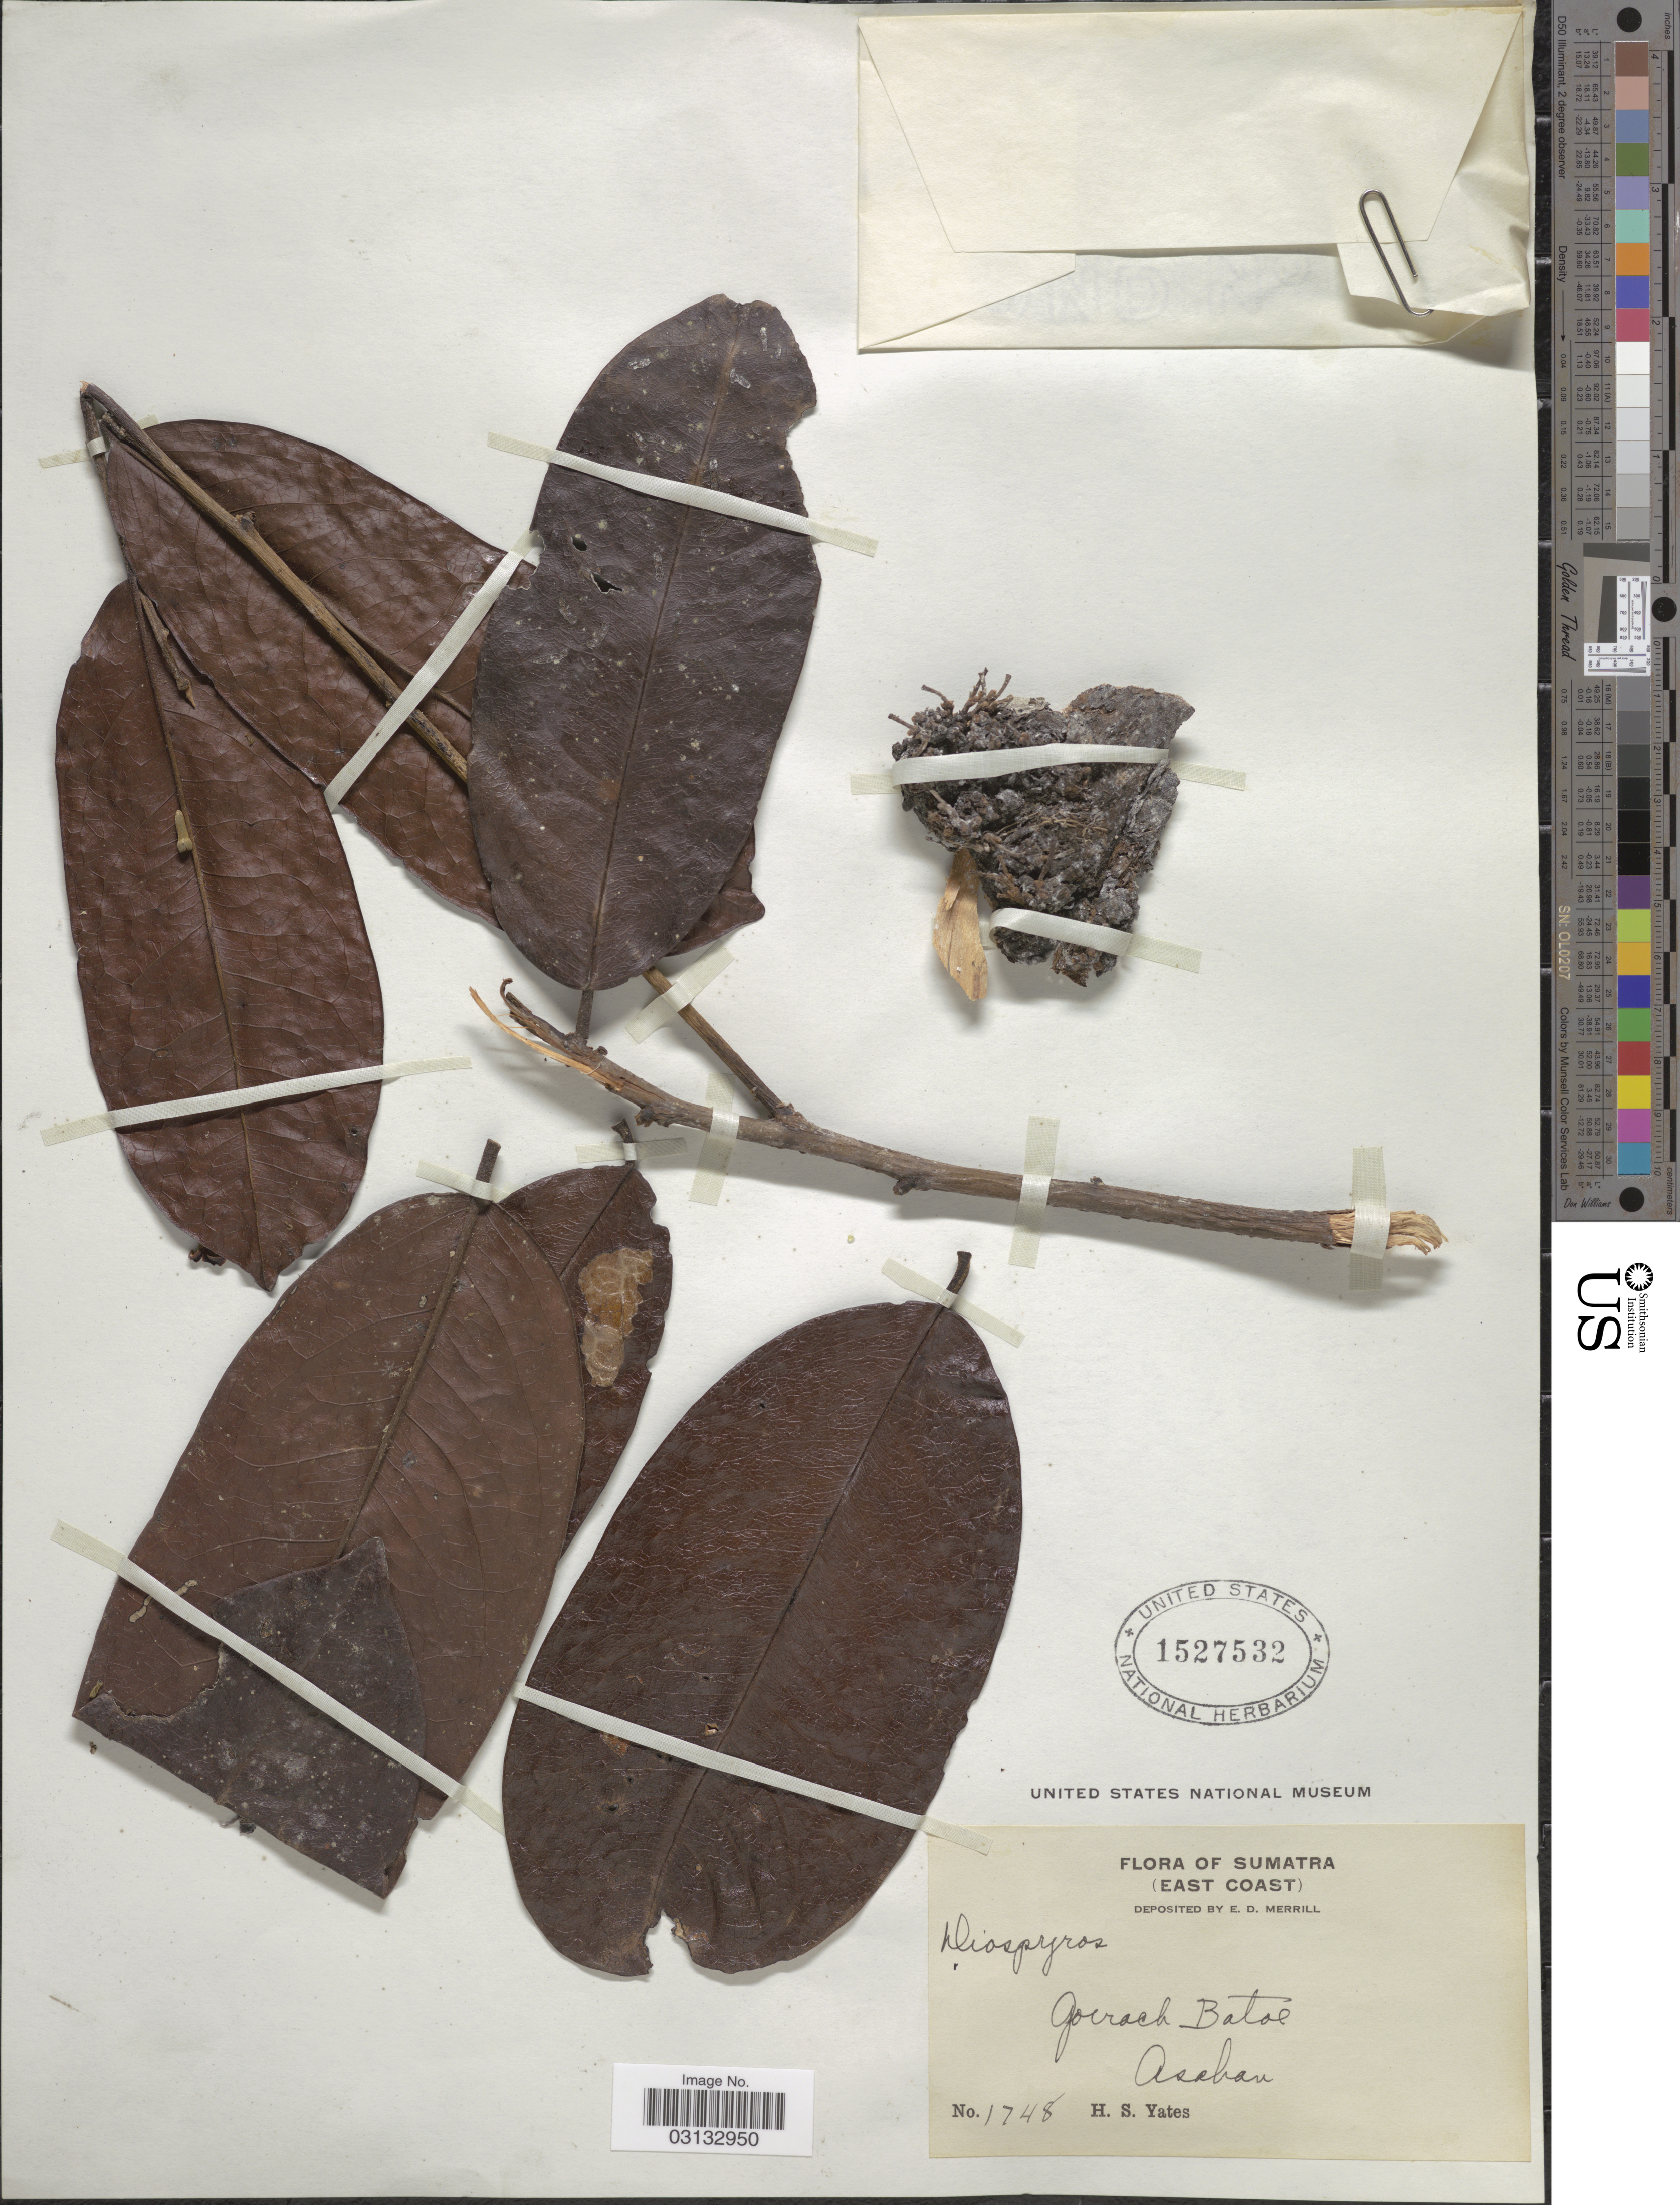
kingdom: Plantae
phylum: Tracheophyta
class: Magnoliopsida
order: Ericales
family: Ebenaceae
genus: Diospyros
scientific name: Diospyros sp.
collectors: H. S. Yates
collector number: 1748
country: Indonesia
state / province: Sumatra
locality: Goerach Batoe, (East Coast), Asahan.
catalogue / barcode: US 1527532